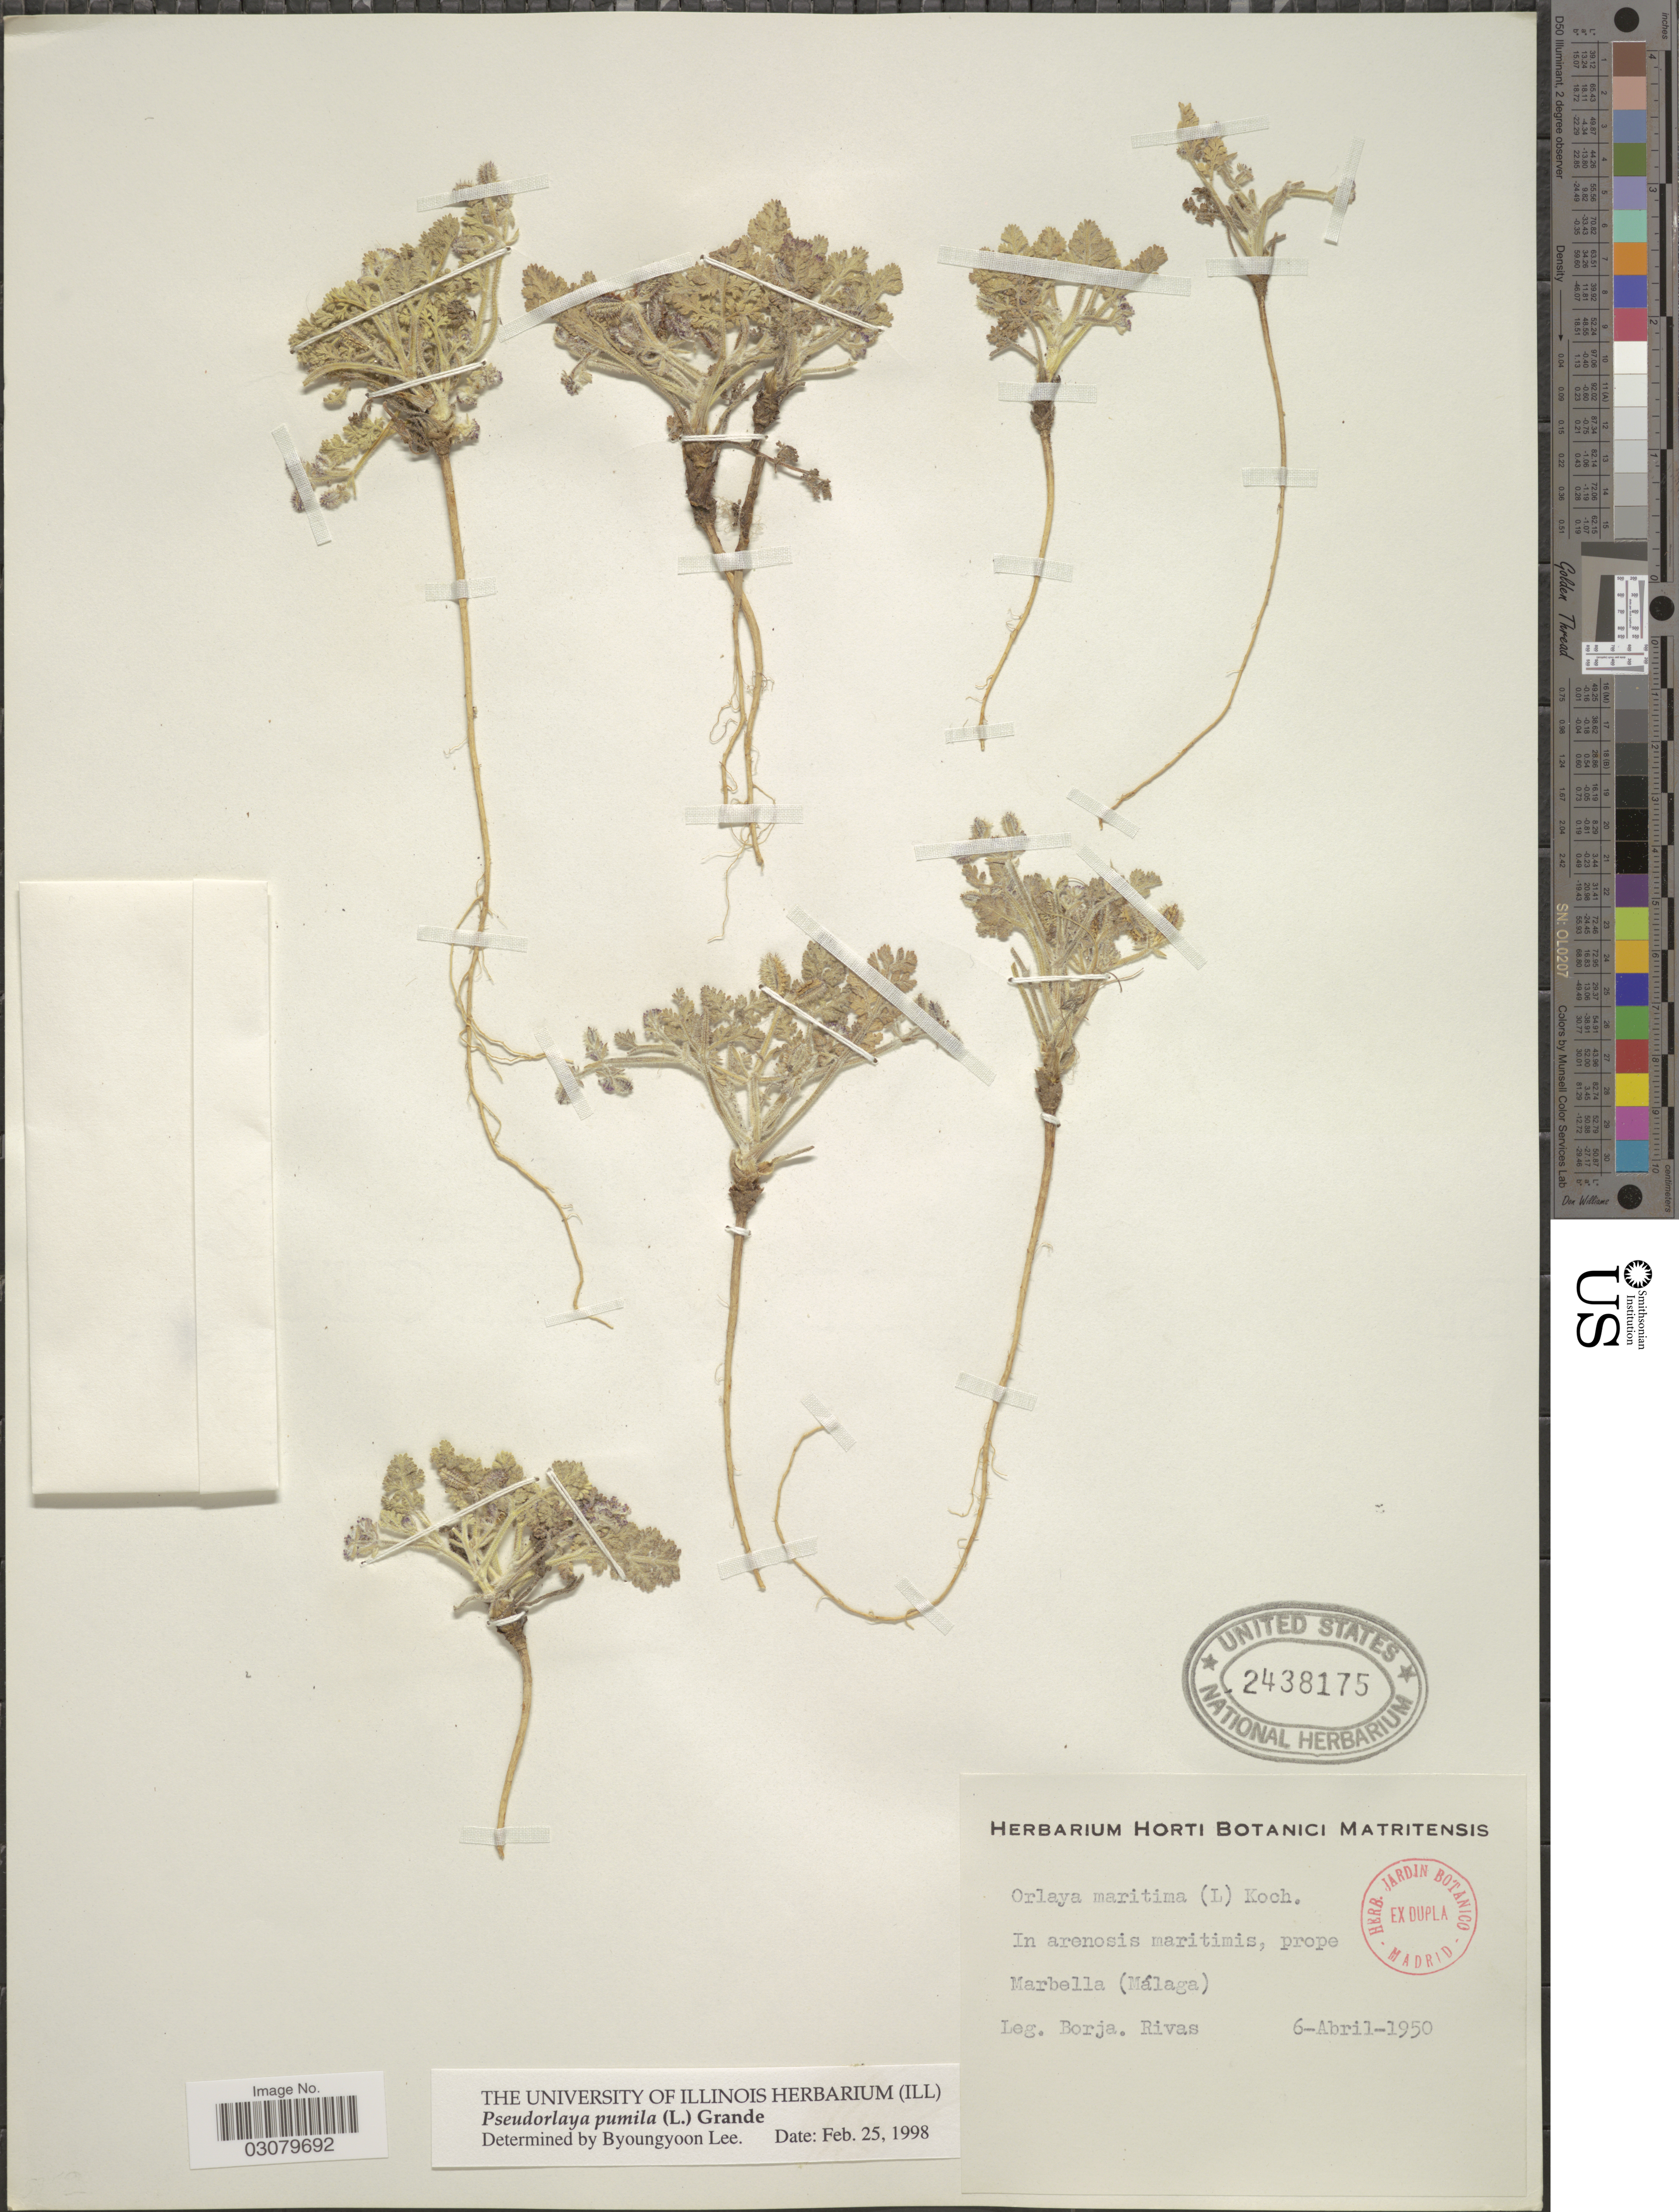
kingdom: Plantae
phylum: Tracheophyta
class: Magnoliopsida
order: Apiales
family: Apiaceae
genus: Orlaya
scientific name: Orlaya maritima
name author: W.D.J. Koch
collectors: -. Borja & Rivas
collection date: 1950-04-06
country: Spain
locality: In arenosis maritimis, prope Marbella (Málaga).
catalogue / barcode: US 2438175